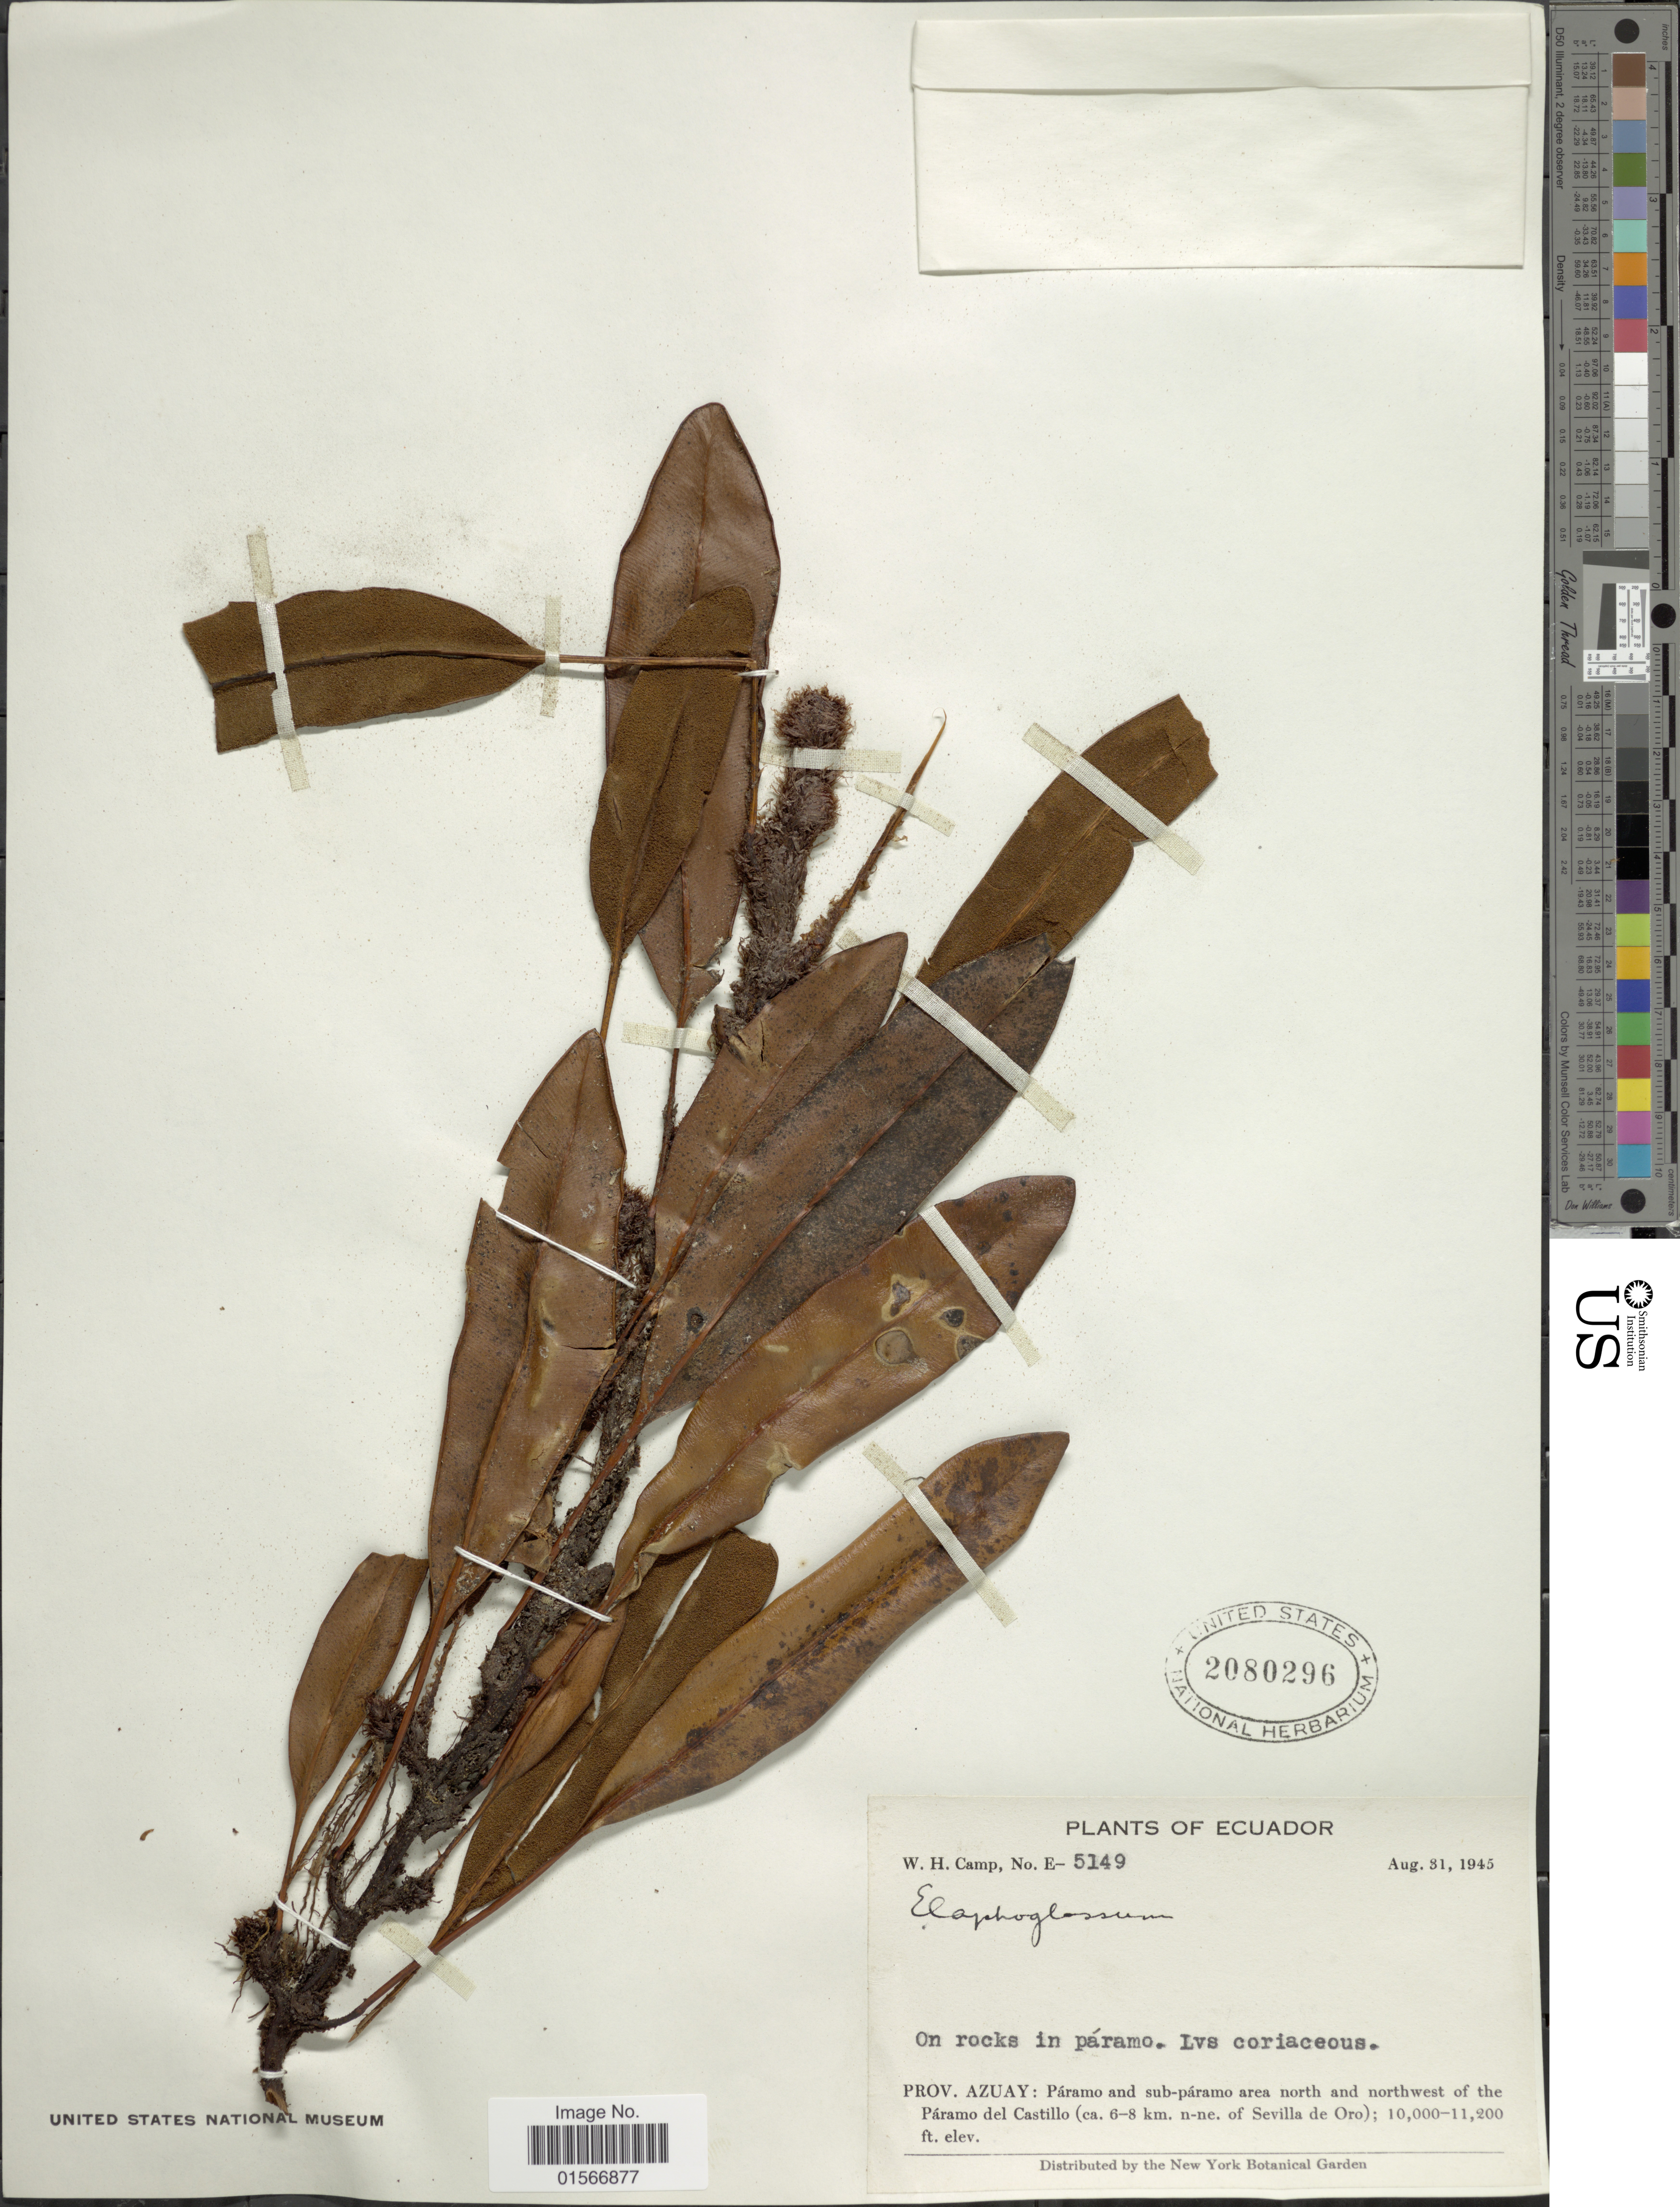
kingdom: Plantae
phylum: Tracheophyta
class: Polypodiopsida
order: Polypodiales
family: Dryopteridaceae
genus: Elaphoglossum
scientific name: Elaphoglossum lingua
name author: (C. Presl) Brack.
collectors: W. H. Camp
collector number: E-5149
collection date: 1945-08-31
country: Ecuador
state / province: Azuay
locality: Páramo and sub-páramo area north and northwest of the Páramo del Castillo (ca 6-8 km n-ne of Sevilla de Oro)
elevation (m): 3048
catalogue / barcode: US 2080296